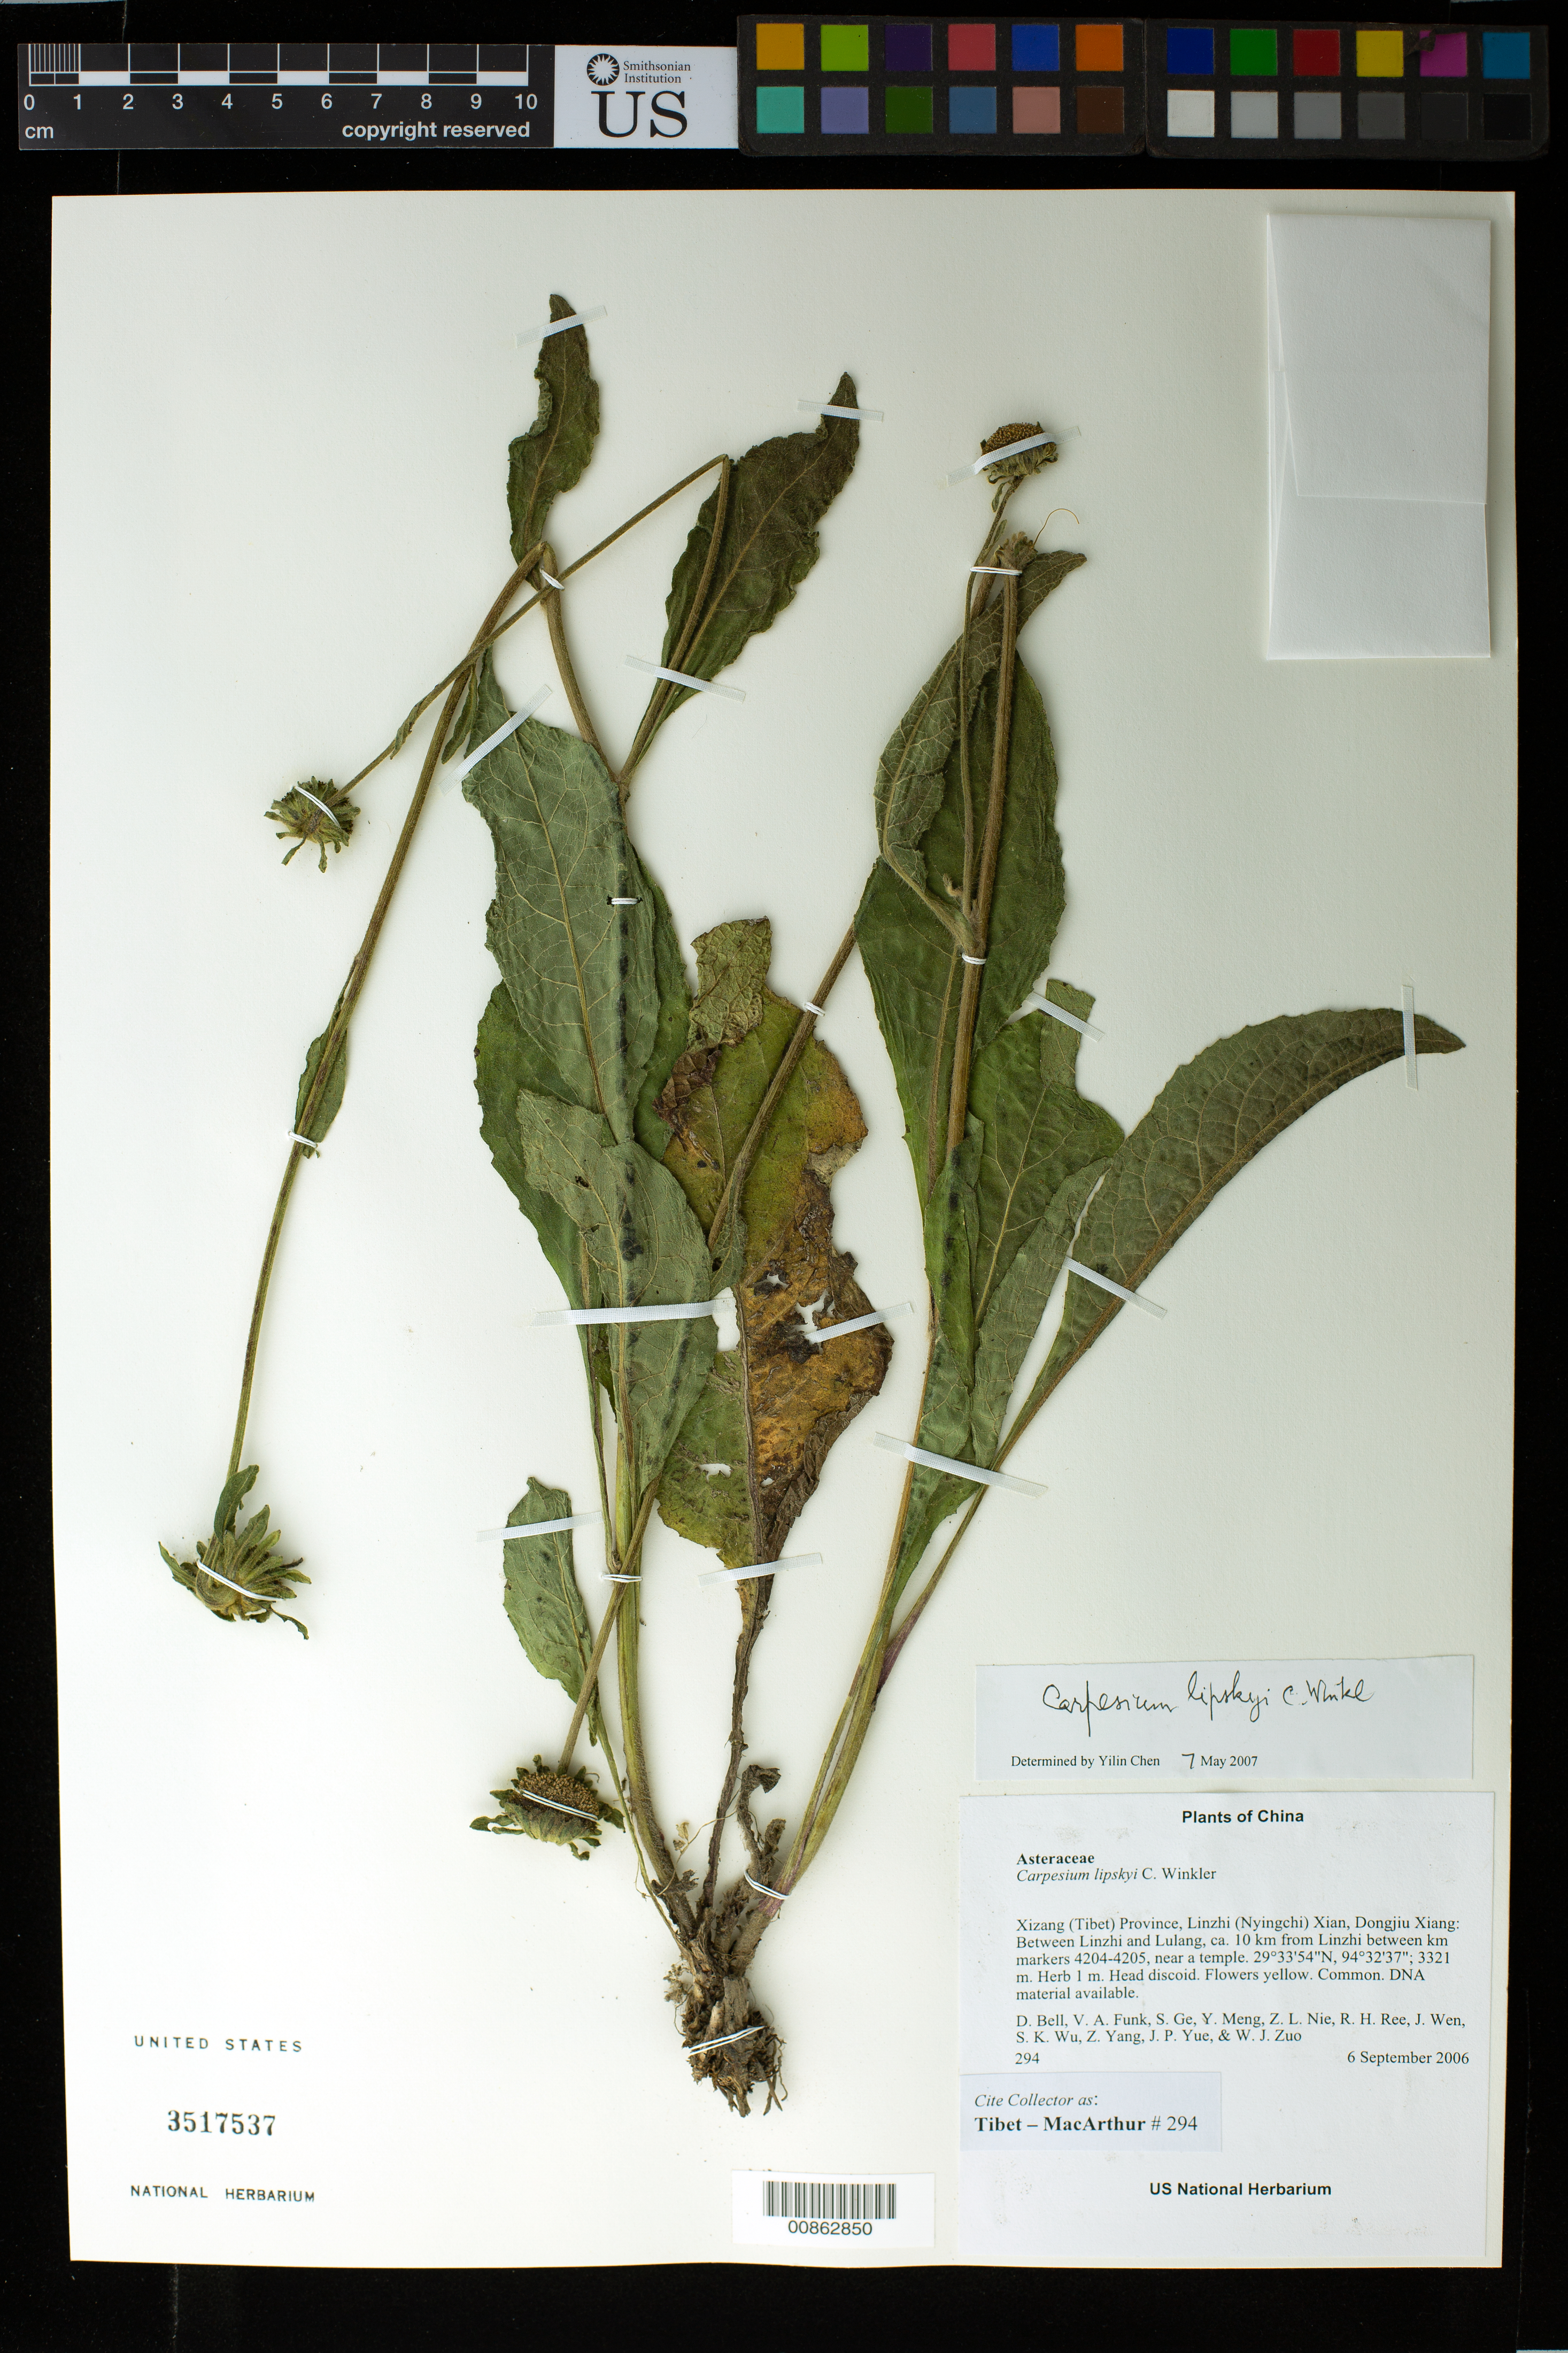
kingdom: Plantae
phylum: Tracheophyta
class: Magnoliopsida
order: Asterales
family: Asteraceae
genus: Carpesium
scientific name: Carpesium lipskyi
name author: C. Winkl.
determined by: Yilin Chen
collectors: Tibet-MacArthur, D. A. Bell, V. Funk, S. Ge, Y. Meng, Z. Nie, R. Ree, J. Wen, S. K. Wu, Z. Yang, J. Yue & W. Zuo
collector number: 294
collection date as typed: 06 Sep 2006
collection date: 2006-09-06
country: China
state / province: Xizang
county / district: Linzhi (Nyingchi) Xian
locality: Dongjiu Xiang. Between Linzhi and Lulang, ca. 10 km from Linzhi between km markers 4204-4205, near a temple.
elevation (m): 3321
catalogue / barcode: US 3517537